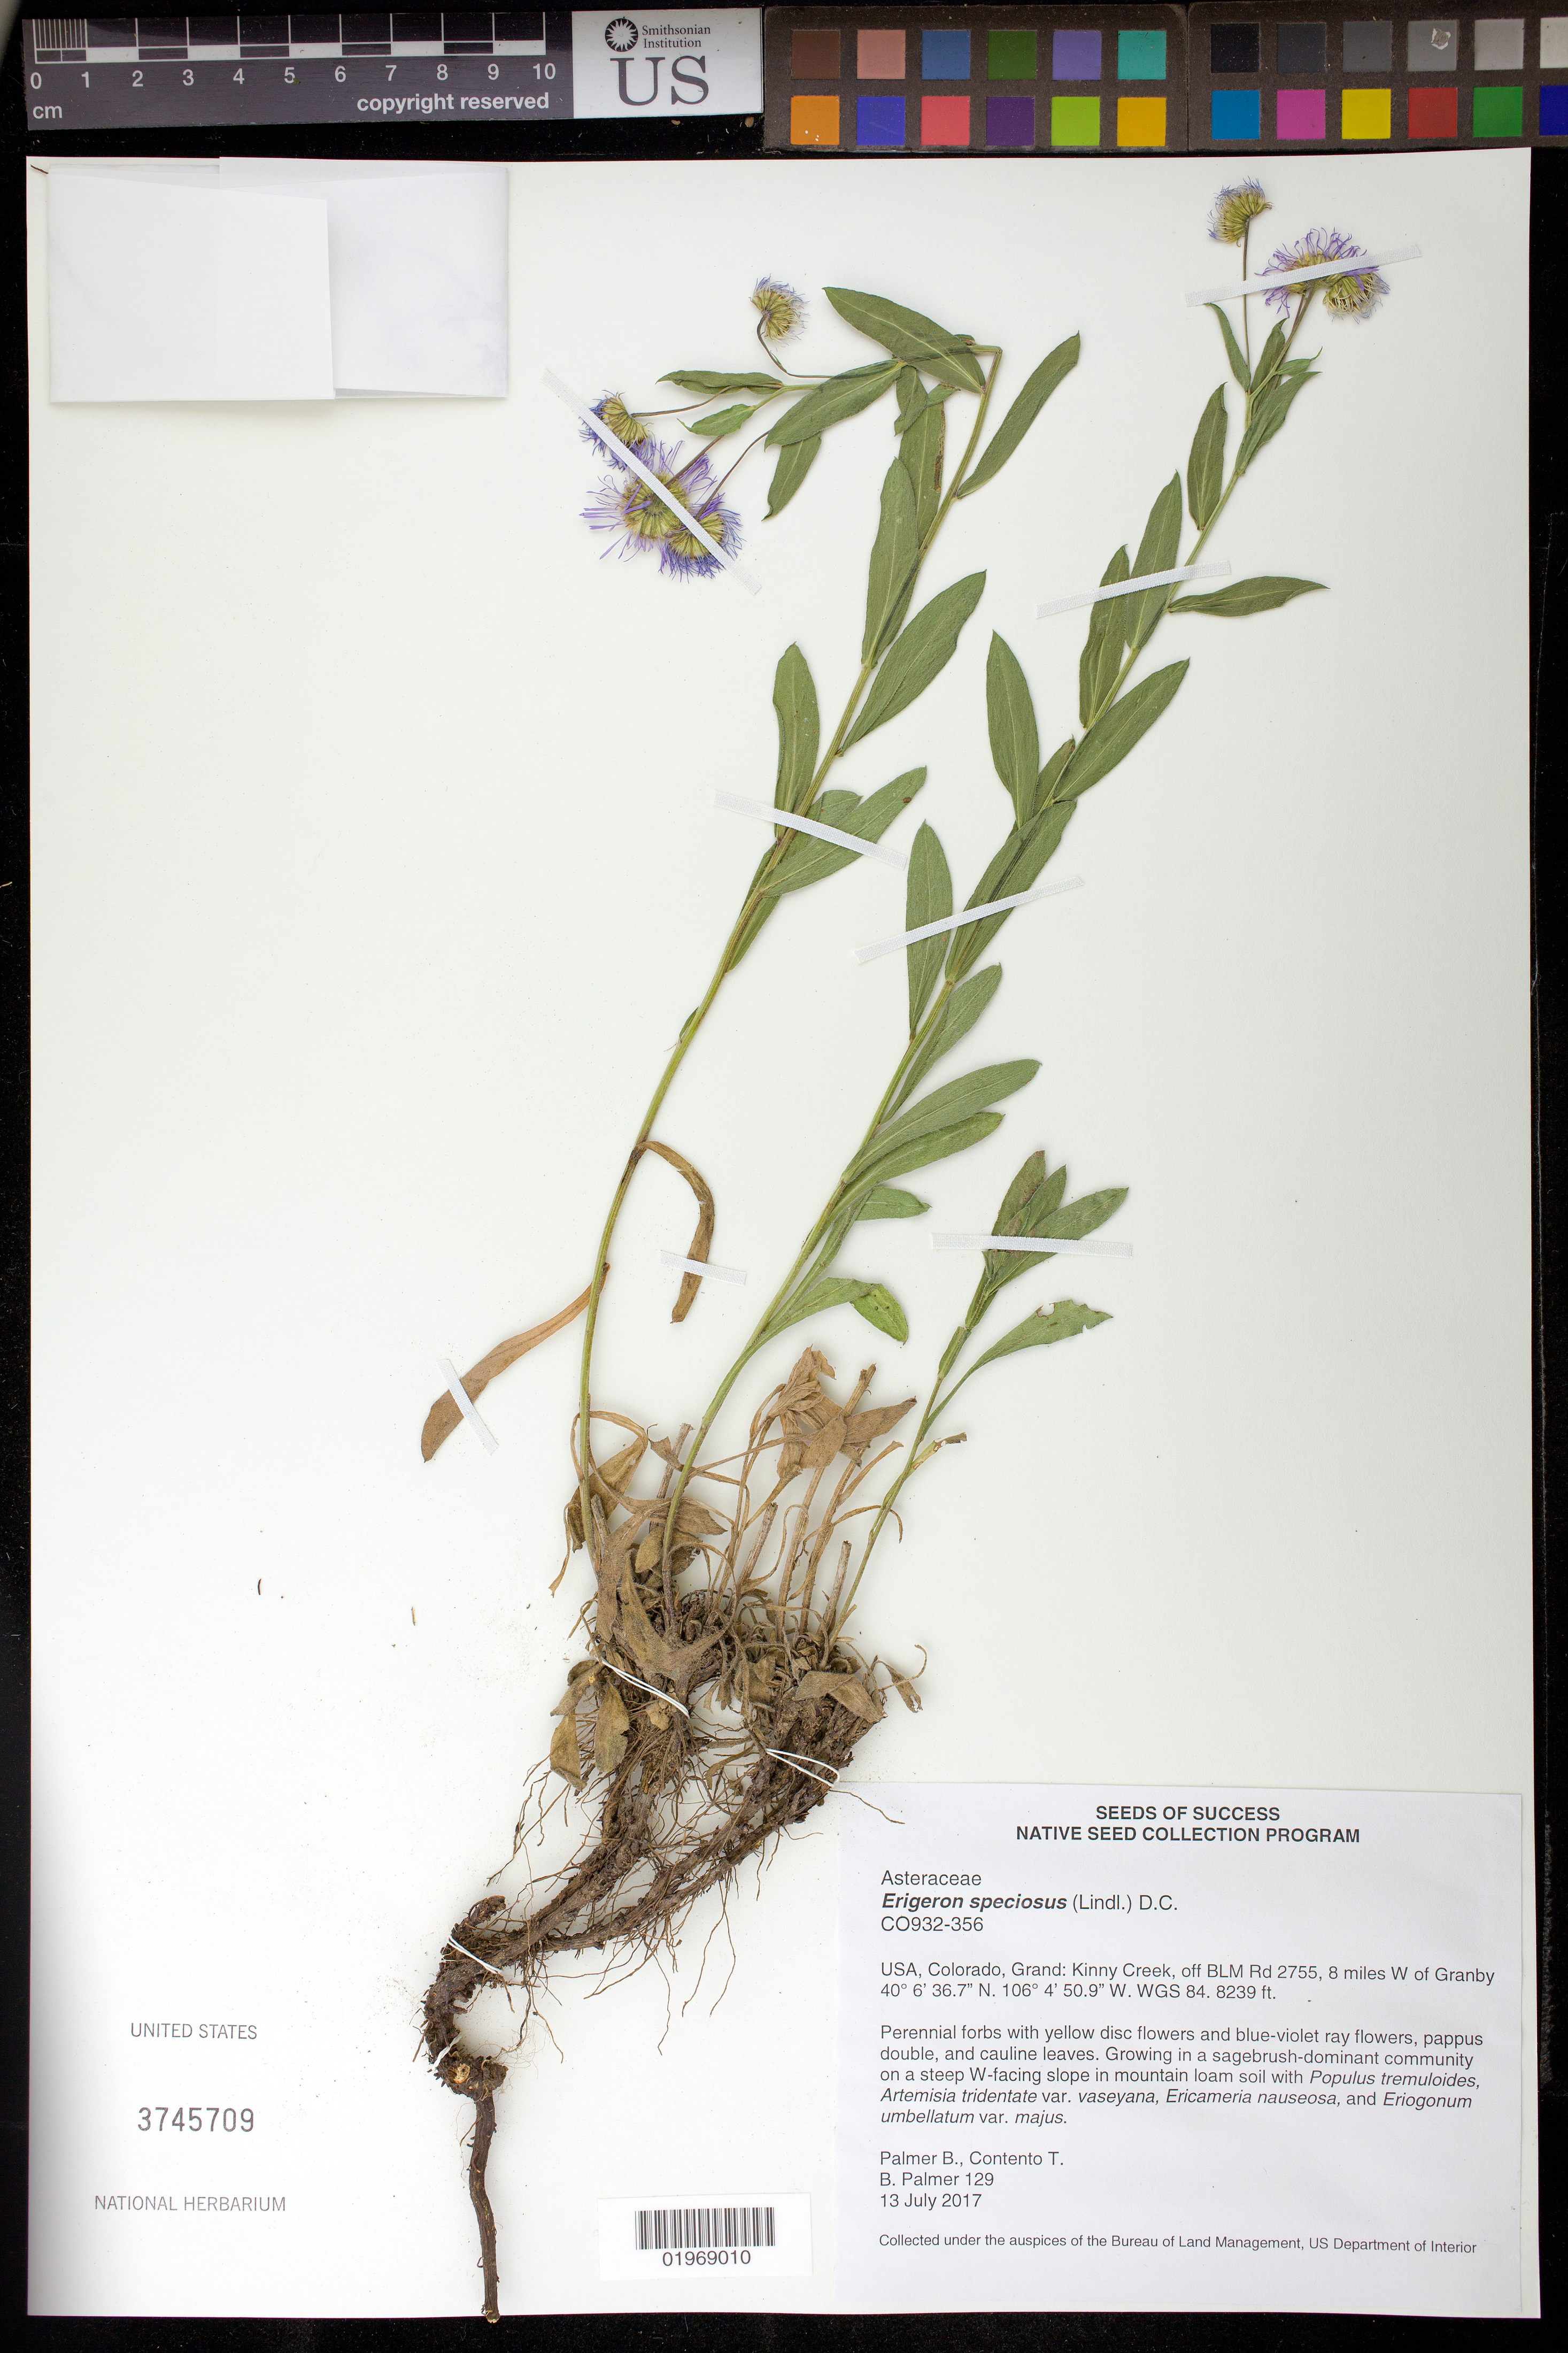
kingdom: Plantae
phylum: Tracheophyta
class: Magnoliopsida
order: Asterales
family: Asteraceae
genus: Erigeron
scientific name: Erigeron speciosus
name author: (Lindl.) DC.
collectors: B. Palmer & T. Contento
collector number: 129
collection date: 2017-07-13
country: United States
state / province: Colorado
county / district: Grand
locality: Kinny Creek, off BLM Road 2755, 8 miles W of Granby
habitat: In mountain loam soil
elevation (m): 2511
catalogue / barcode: US 3745709